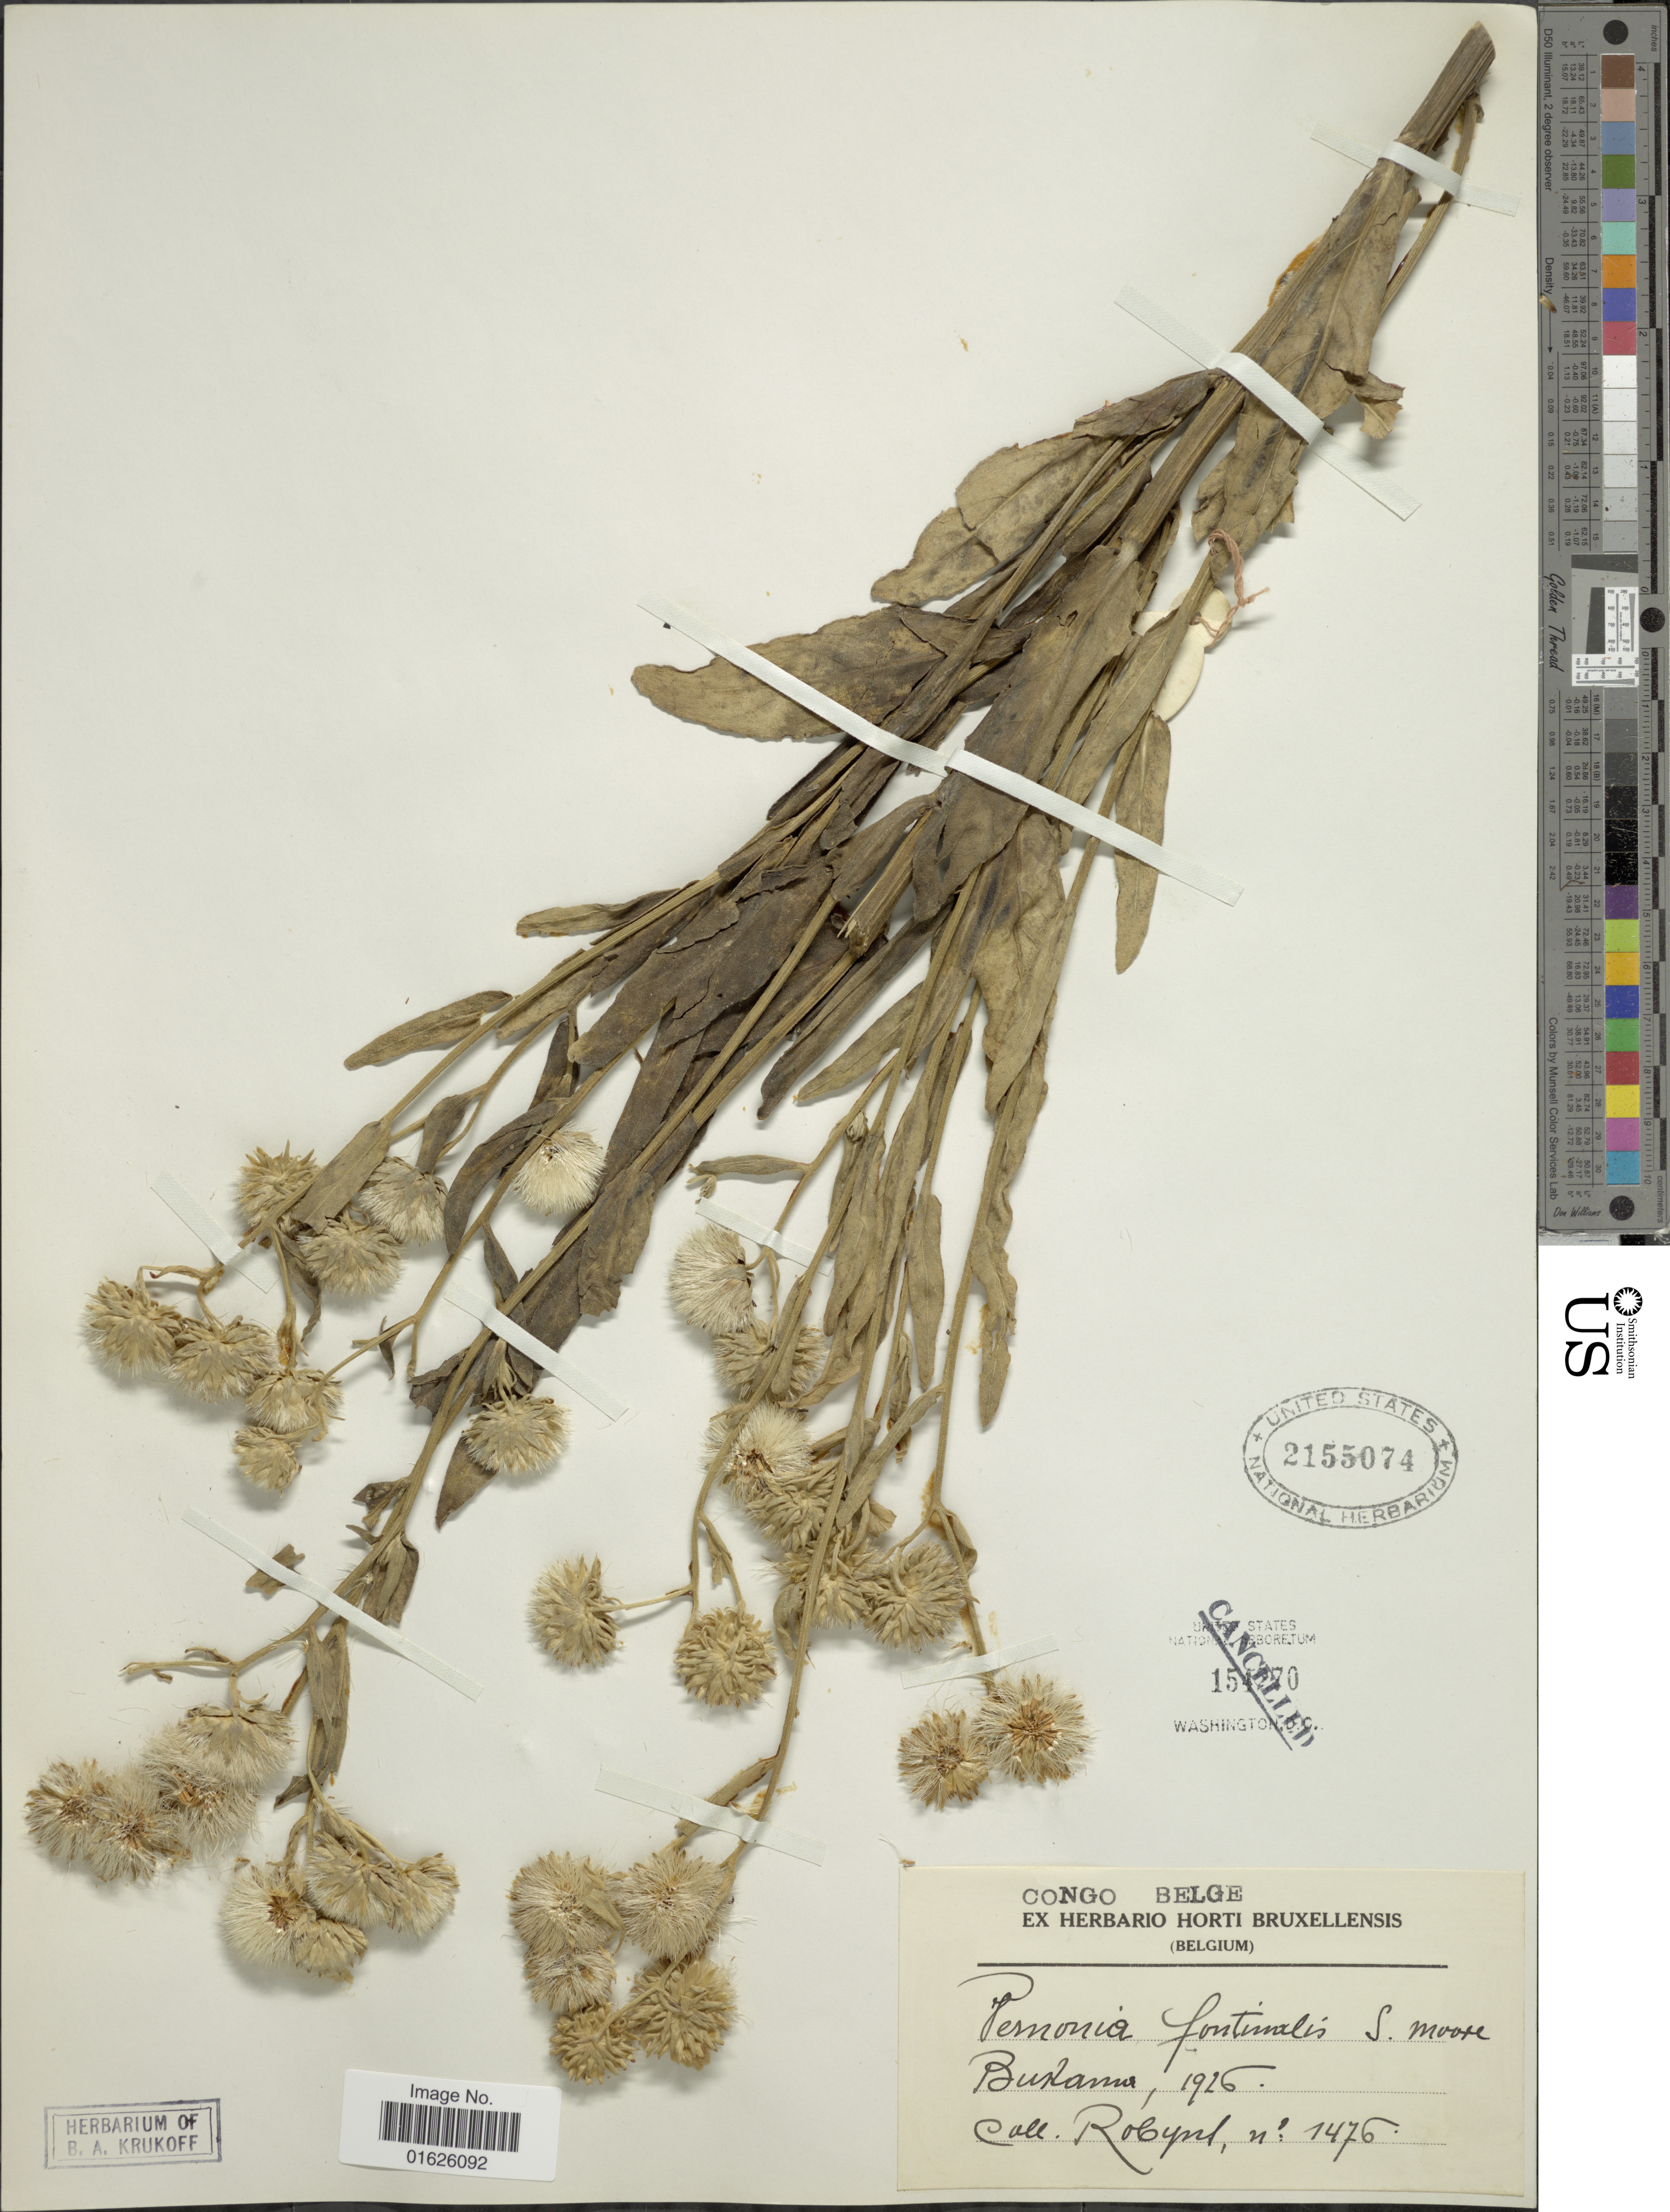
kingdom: Plantae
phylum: Tracheophyta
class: Magnoliopsida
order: Asterales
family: Asteraceae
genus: Vernoniastrum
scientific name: Vernoniastrum ugandense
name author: (S. Moore) H. Rob.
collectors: -. Robyns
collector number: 1476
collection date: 1926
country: Congo, Democratic Republic of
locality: Congo Belge, Bukama.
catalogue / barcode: US 2155074